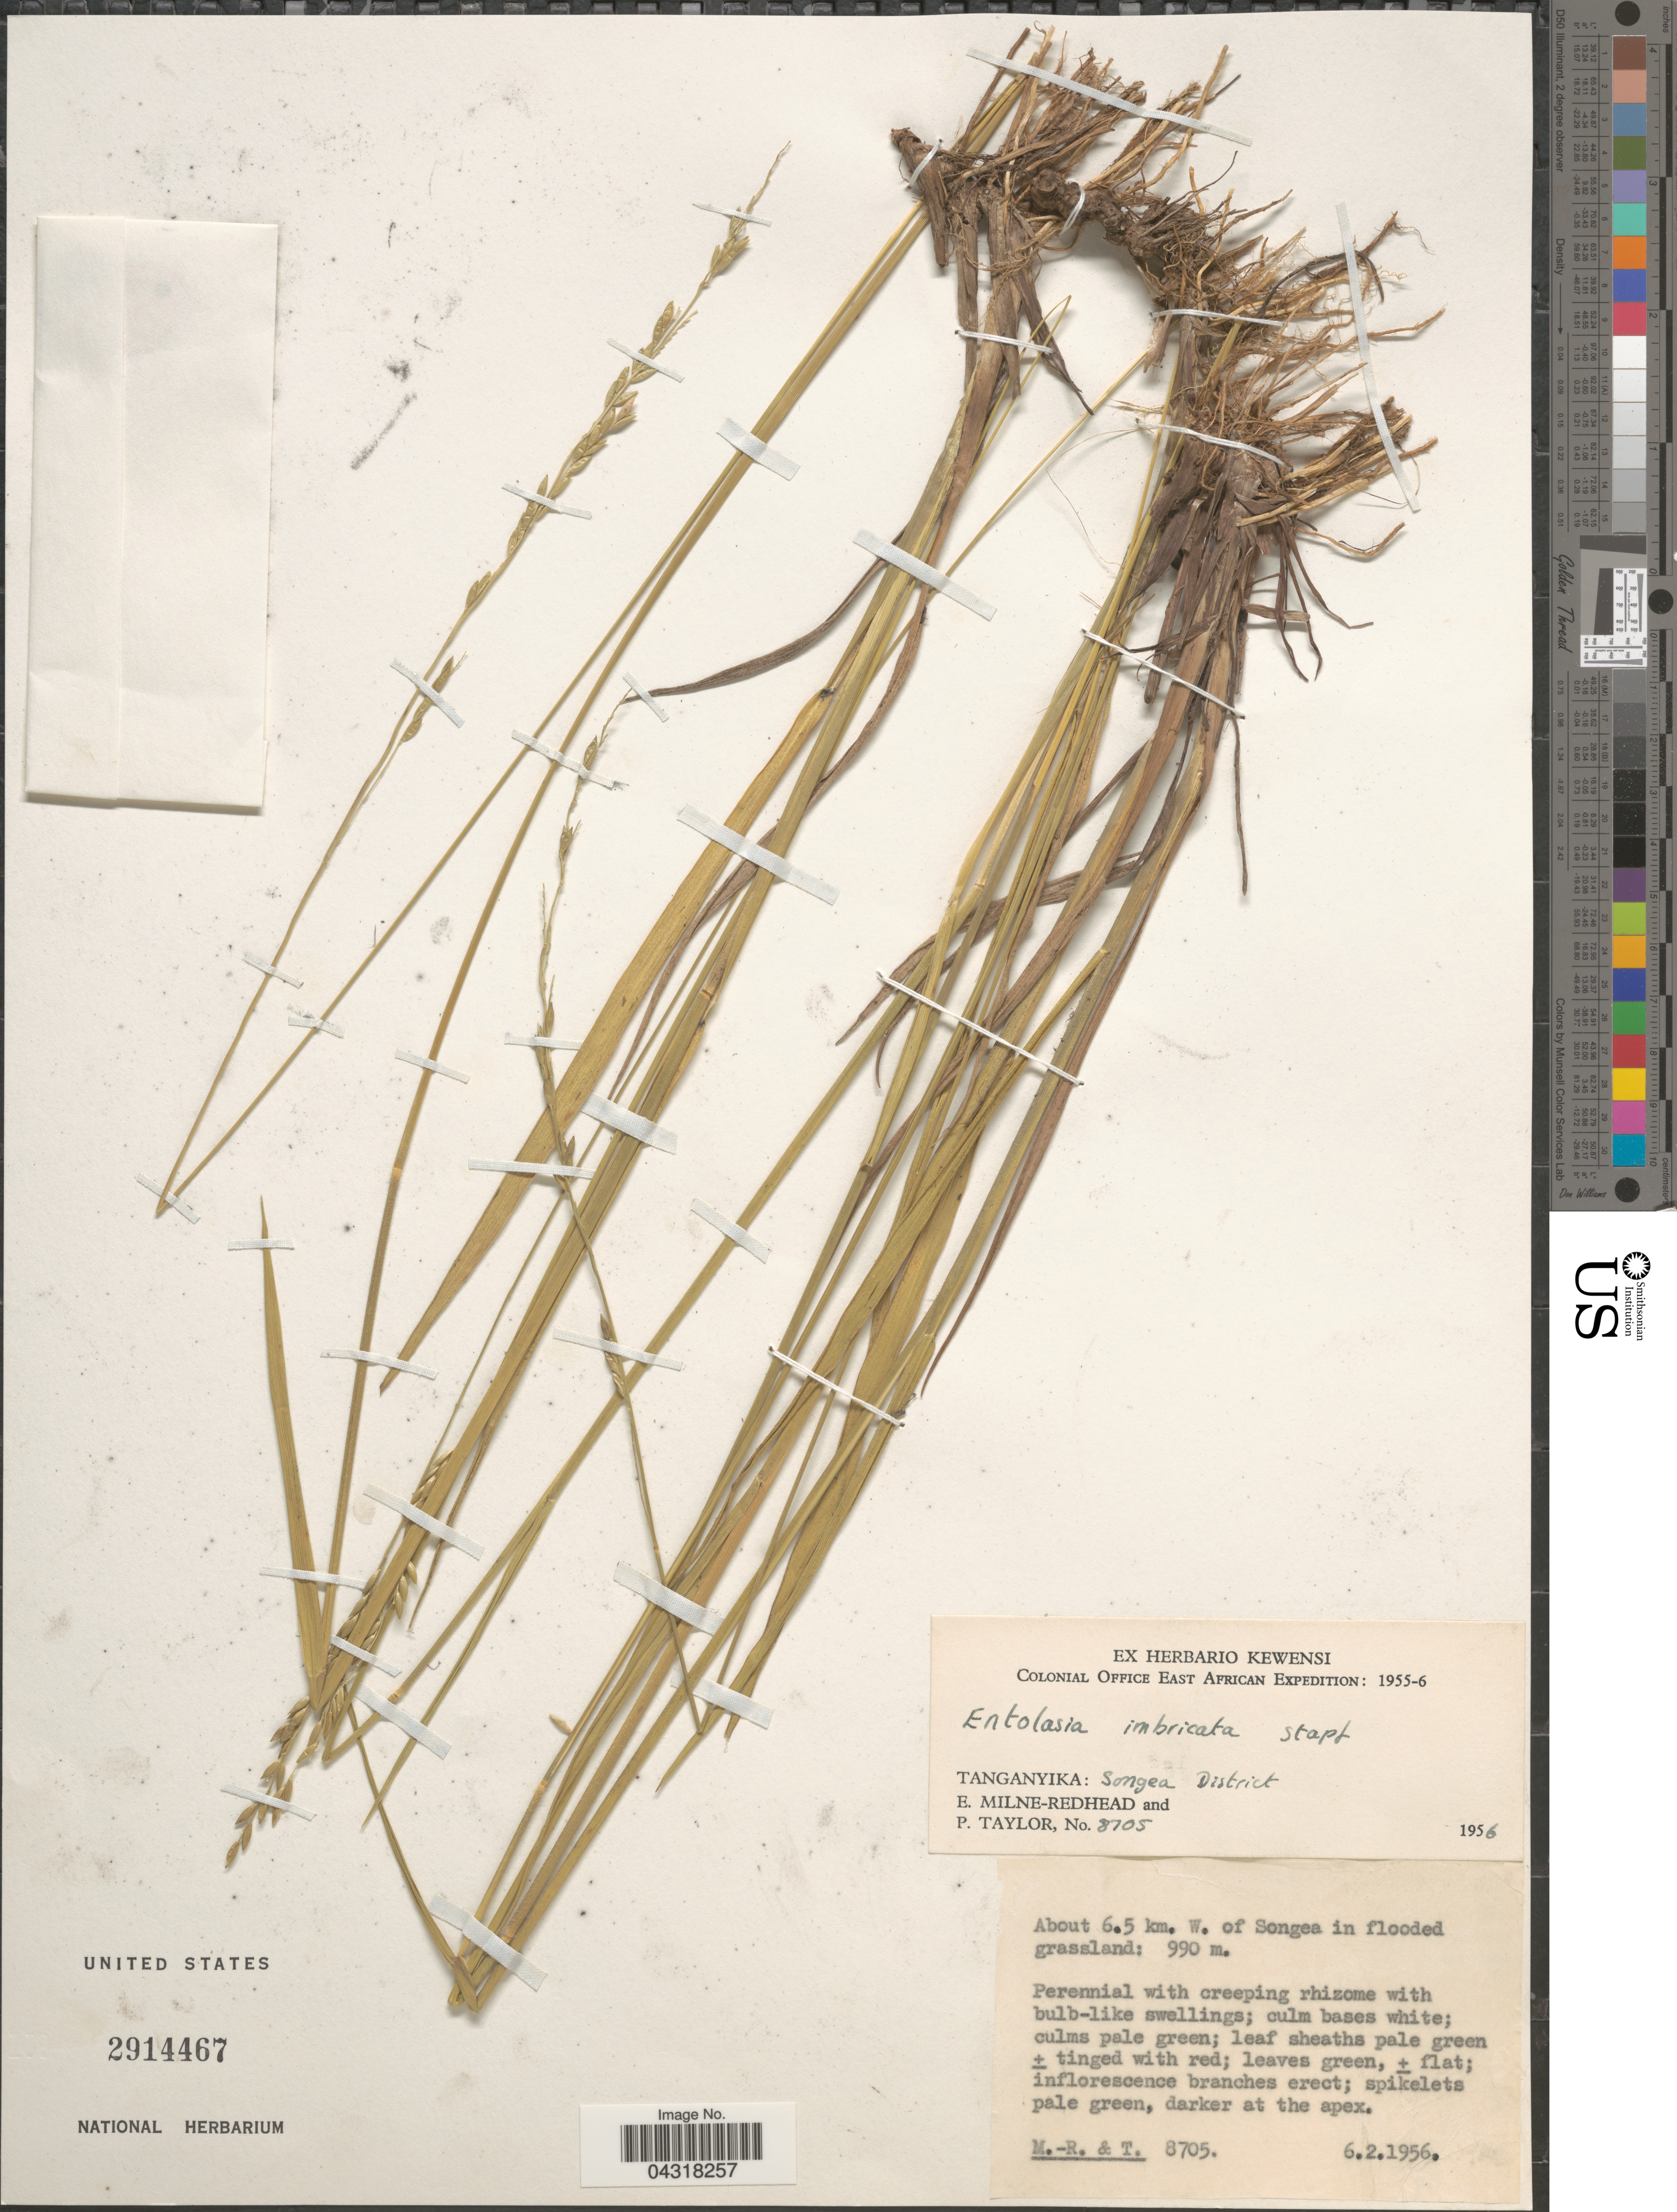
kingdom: Plantae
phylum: Tracheophyta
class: Liliopsida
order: Poales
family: Poaceae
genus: Entolasia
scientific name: Entolasia imbricata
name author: Stapf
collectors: E. W. Milne-Redhead & P. Taylor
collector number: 8705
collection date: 1956-02-06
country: Tanzania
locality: Colonial Office East African Expedition: 1955-6. Tanganyika: Songea District. About 6.5 km. W. of Songea in flooded grassland.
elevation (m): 990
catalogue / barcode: US 2914467